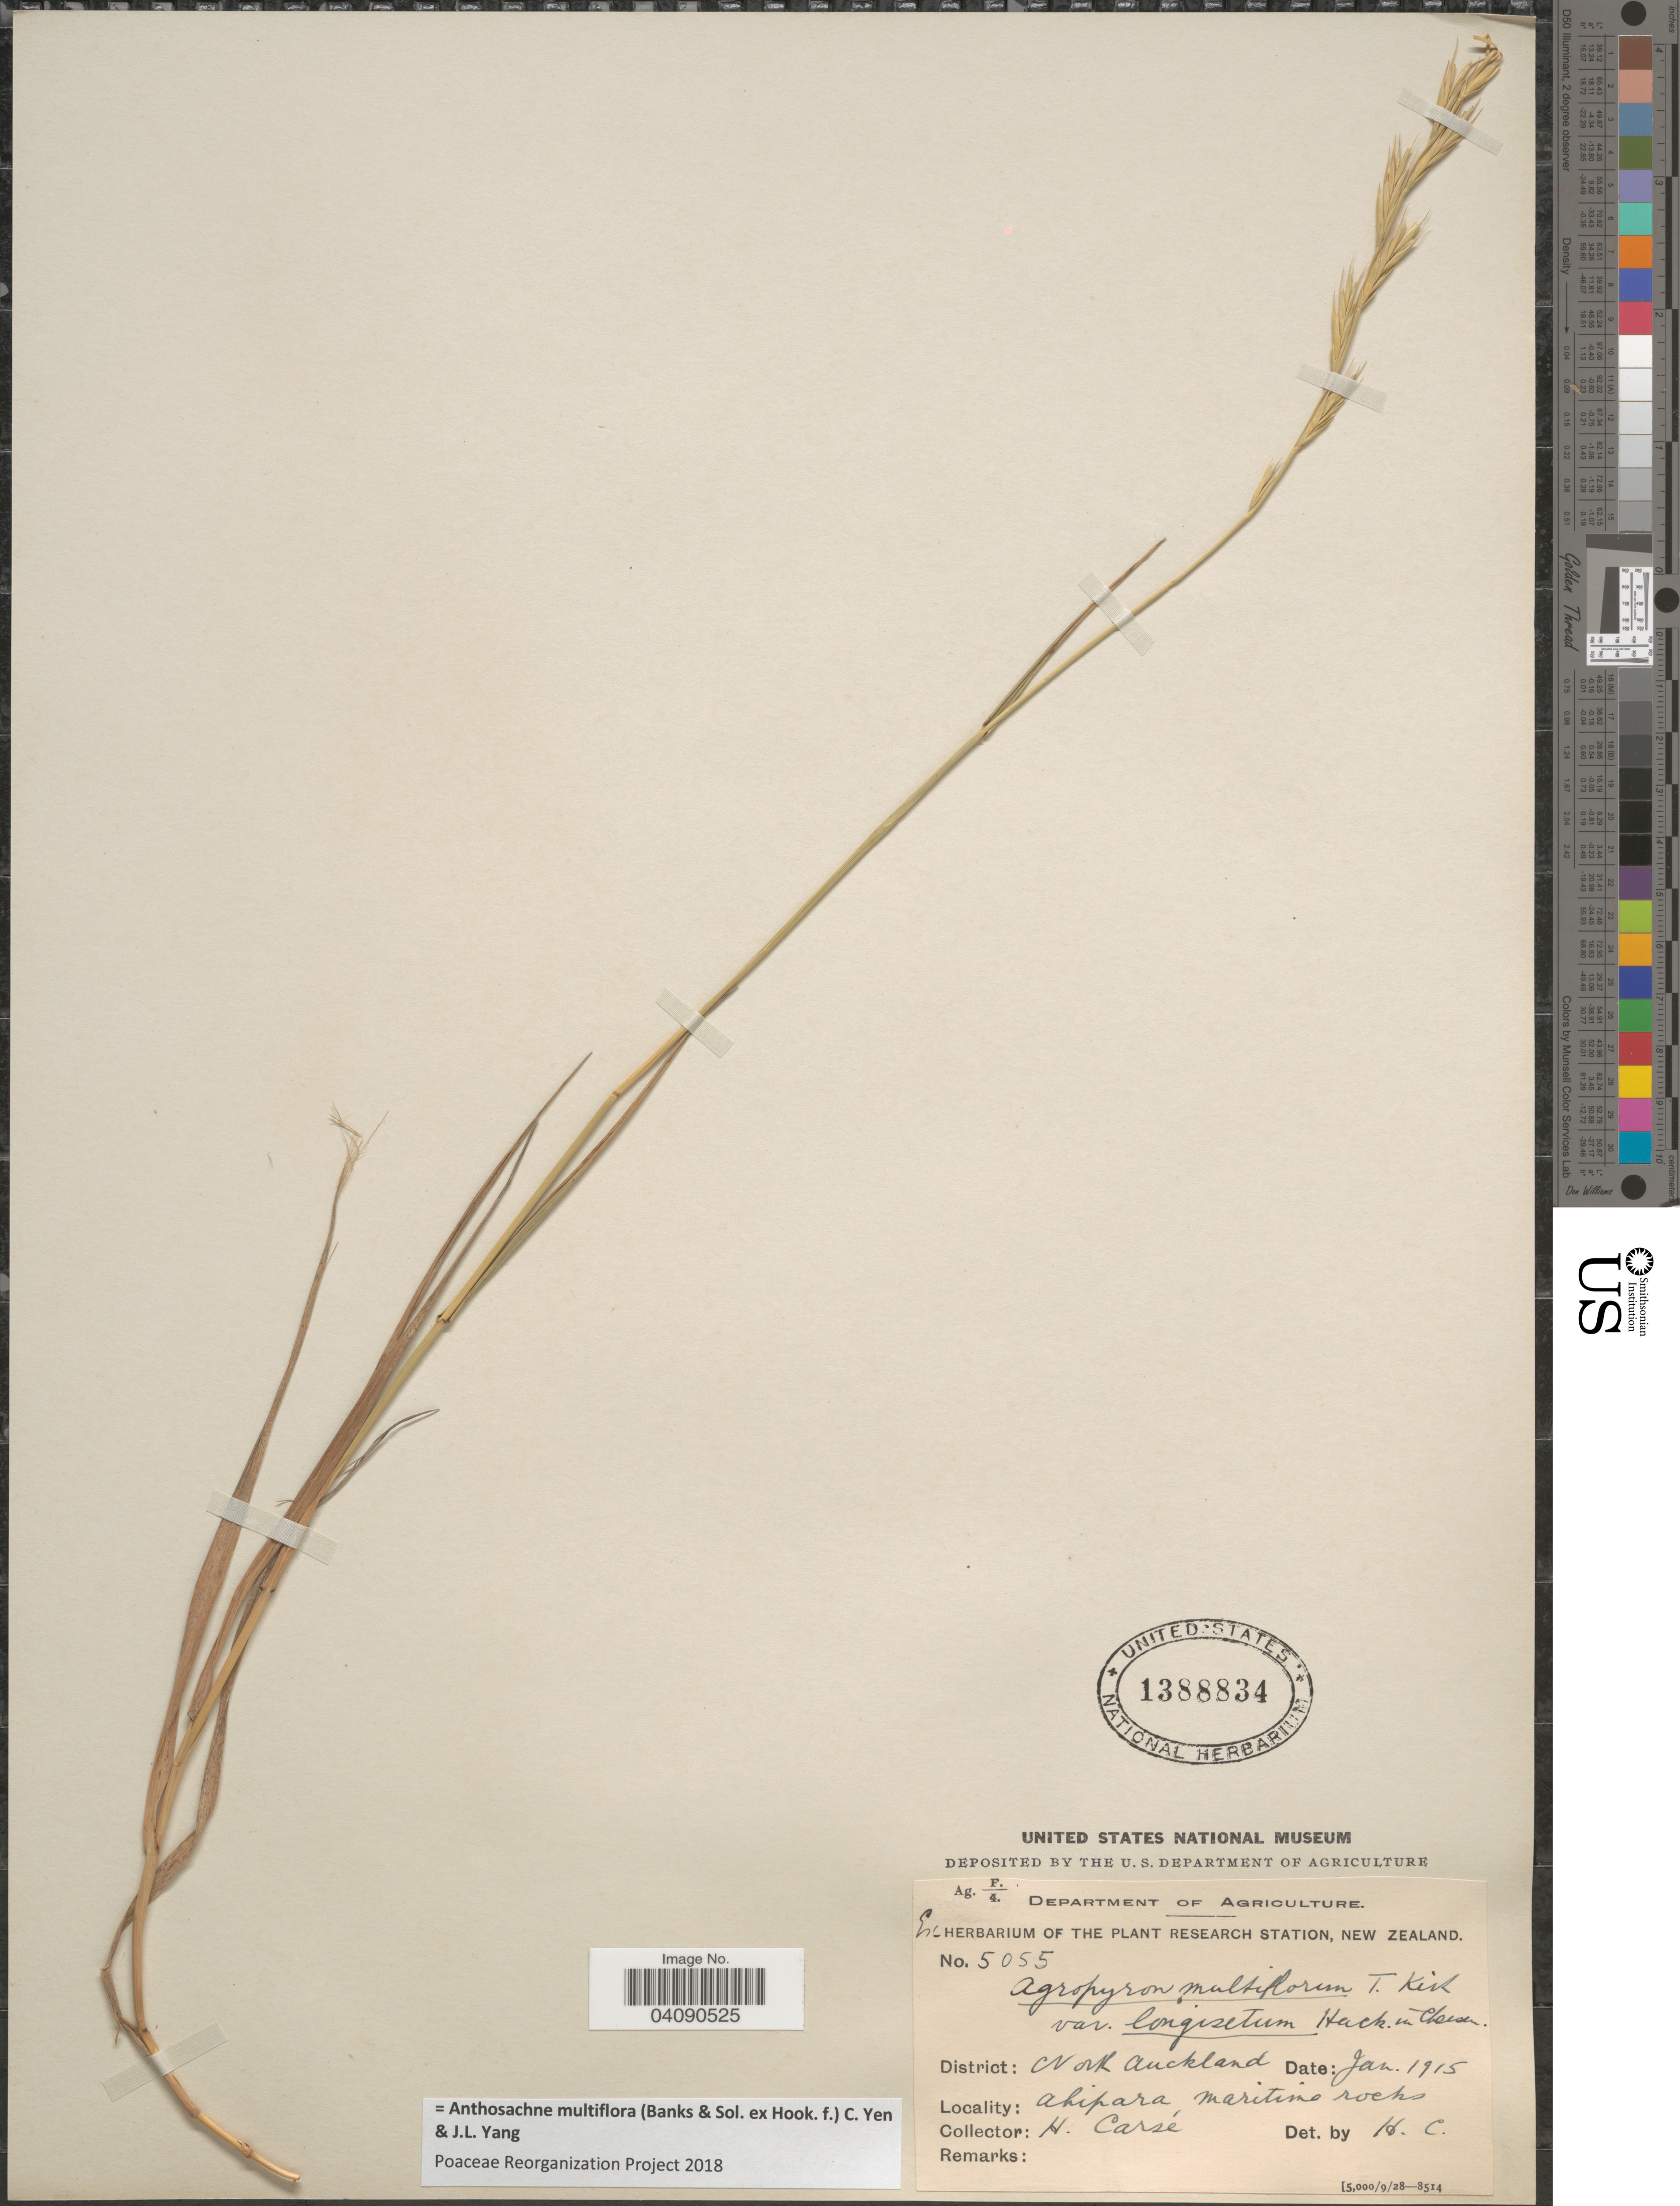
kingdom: Plantae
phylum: Tracheophyta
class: Liliopsida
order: Poales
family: Poaceae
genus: Anthosachne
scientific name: Anthosachne multiflora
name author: (Banks & Sol. ex Hook. f.) C. Yen & J.L. Yang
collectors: H. Carse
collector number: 5055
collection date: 1915-01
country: New Zealand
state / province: Auckland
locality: District: North Auckland. Ahipara, Maritime rocks.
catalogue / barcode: US 1388834